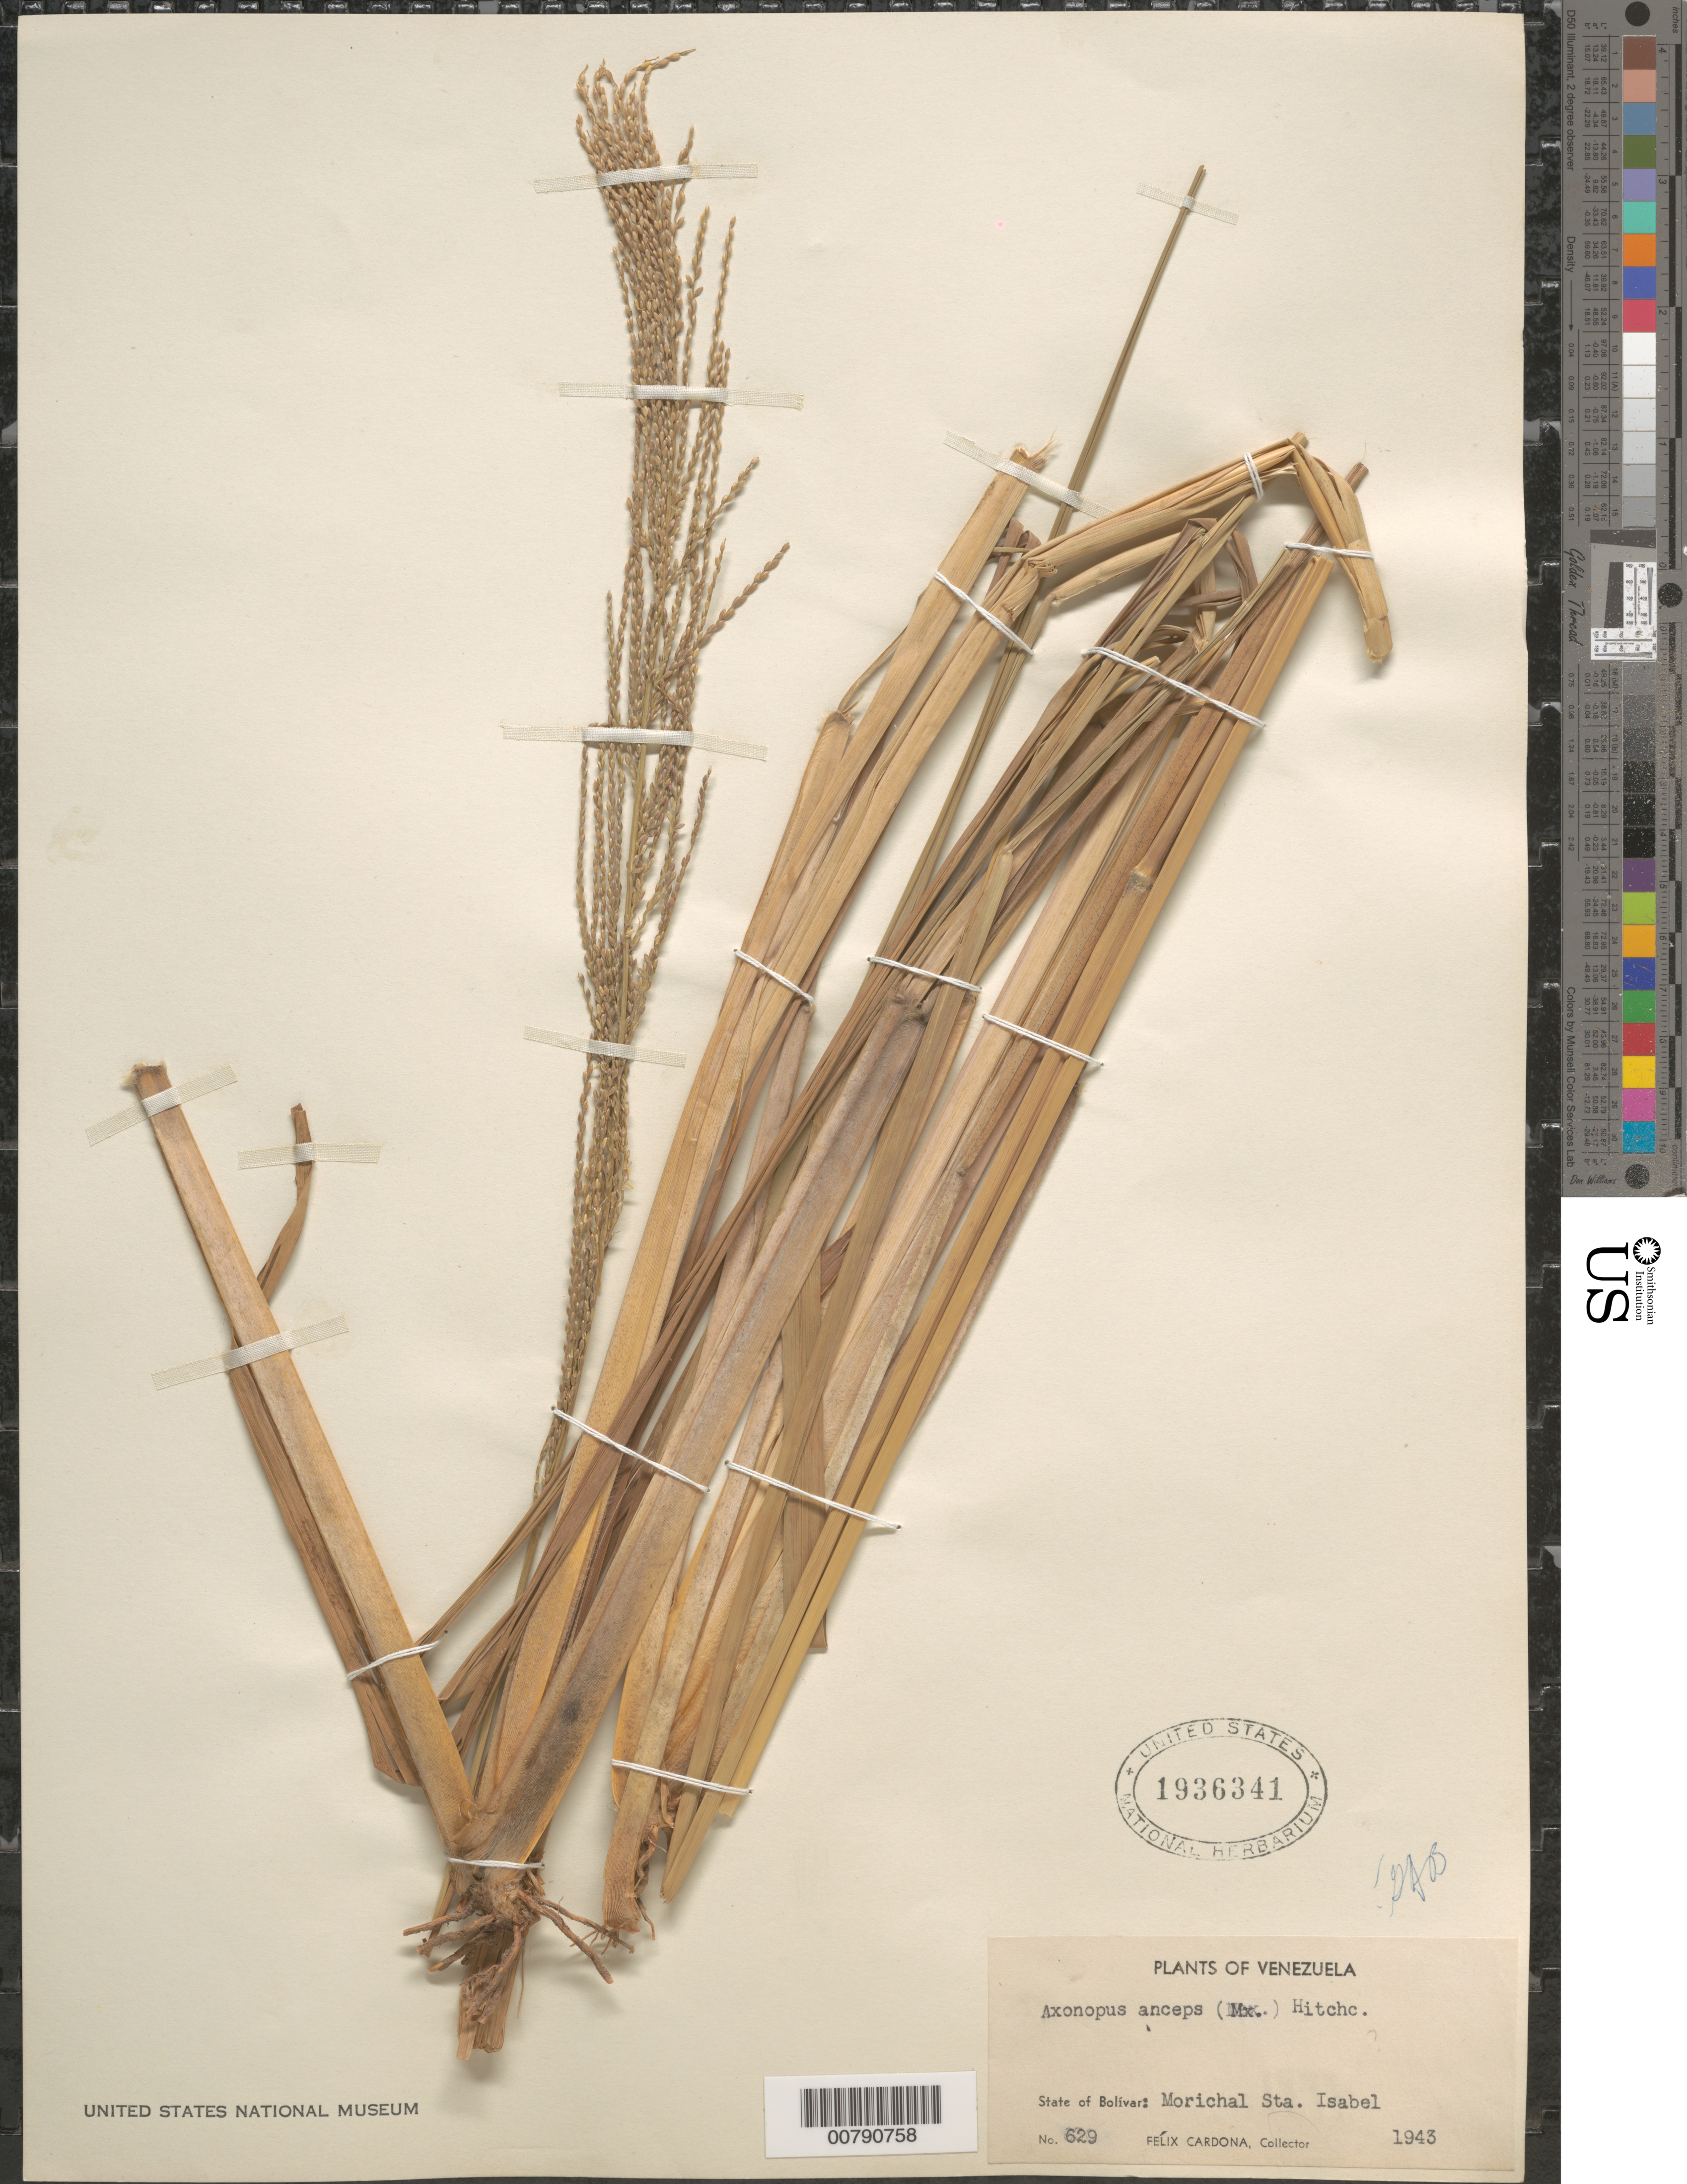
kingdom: Plantae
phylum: Tracheophyta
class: Liliopsida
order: Poales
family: Poaceae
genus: Axonopus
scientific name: Axonopus anceps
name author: (Mez) Hitchc.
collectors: F. Cardona Puig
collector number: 629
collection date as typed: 1943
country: Venezuela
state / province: Bolívar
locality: Morichal Santa Isabel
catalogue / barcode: US 1936341